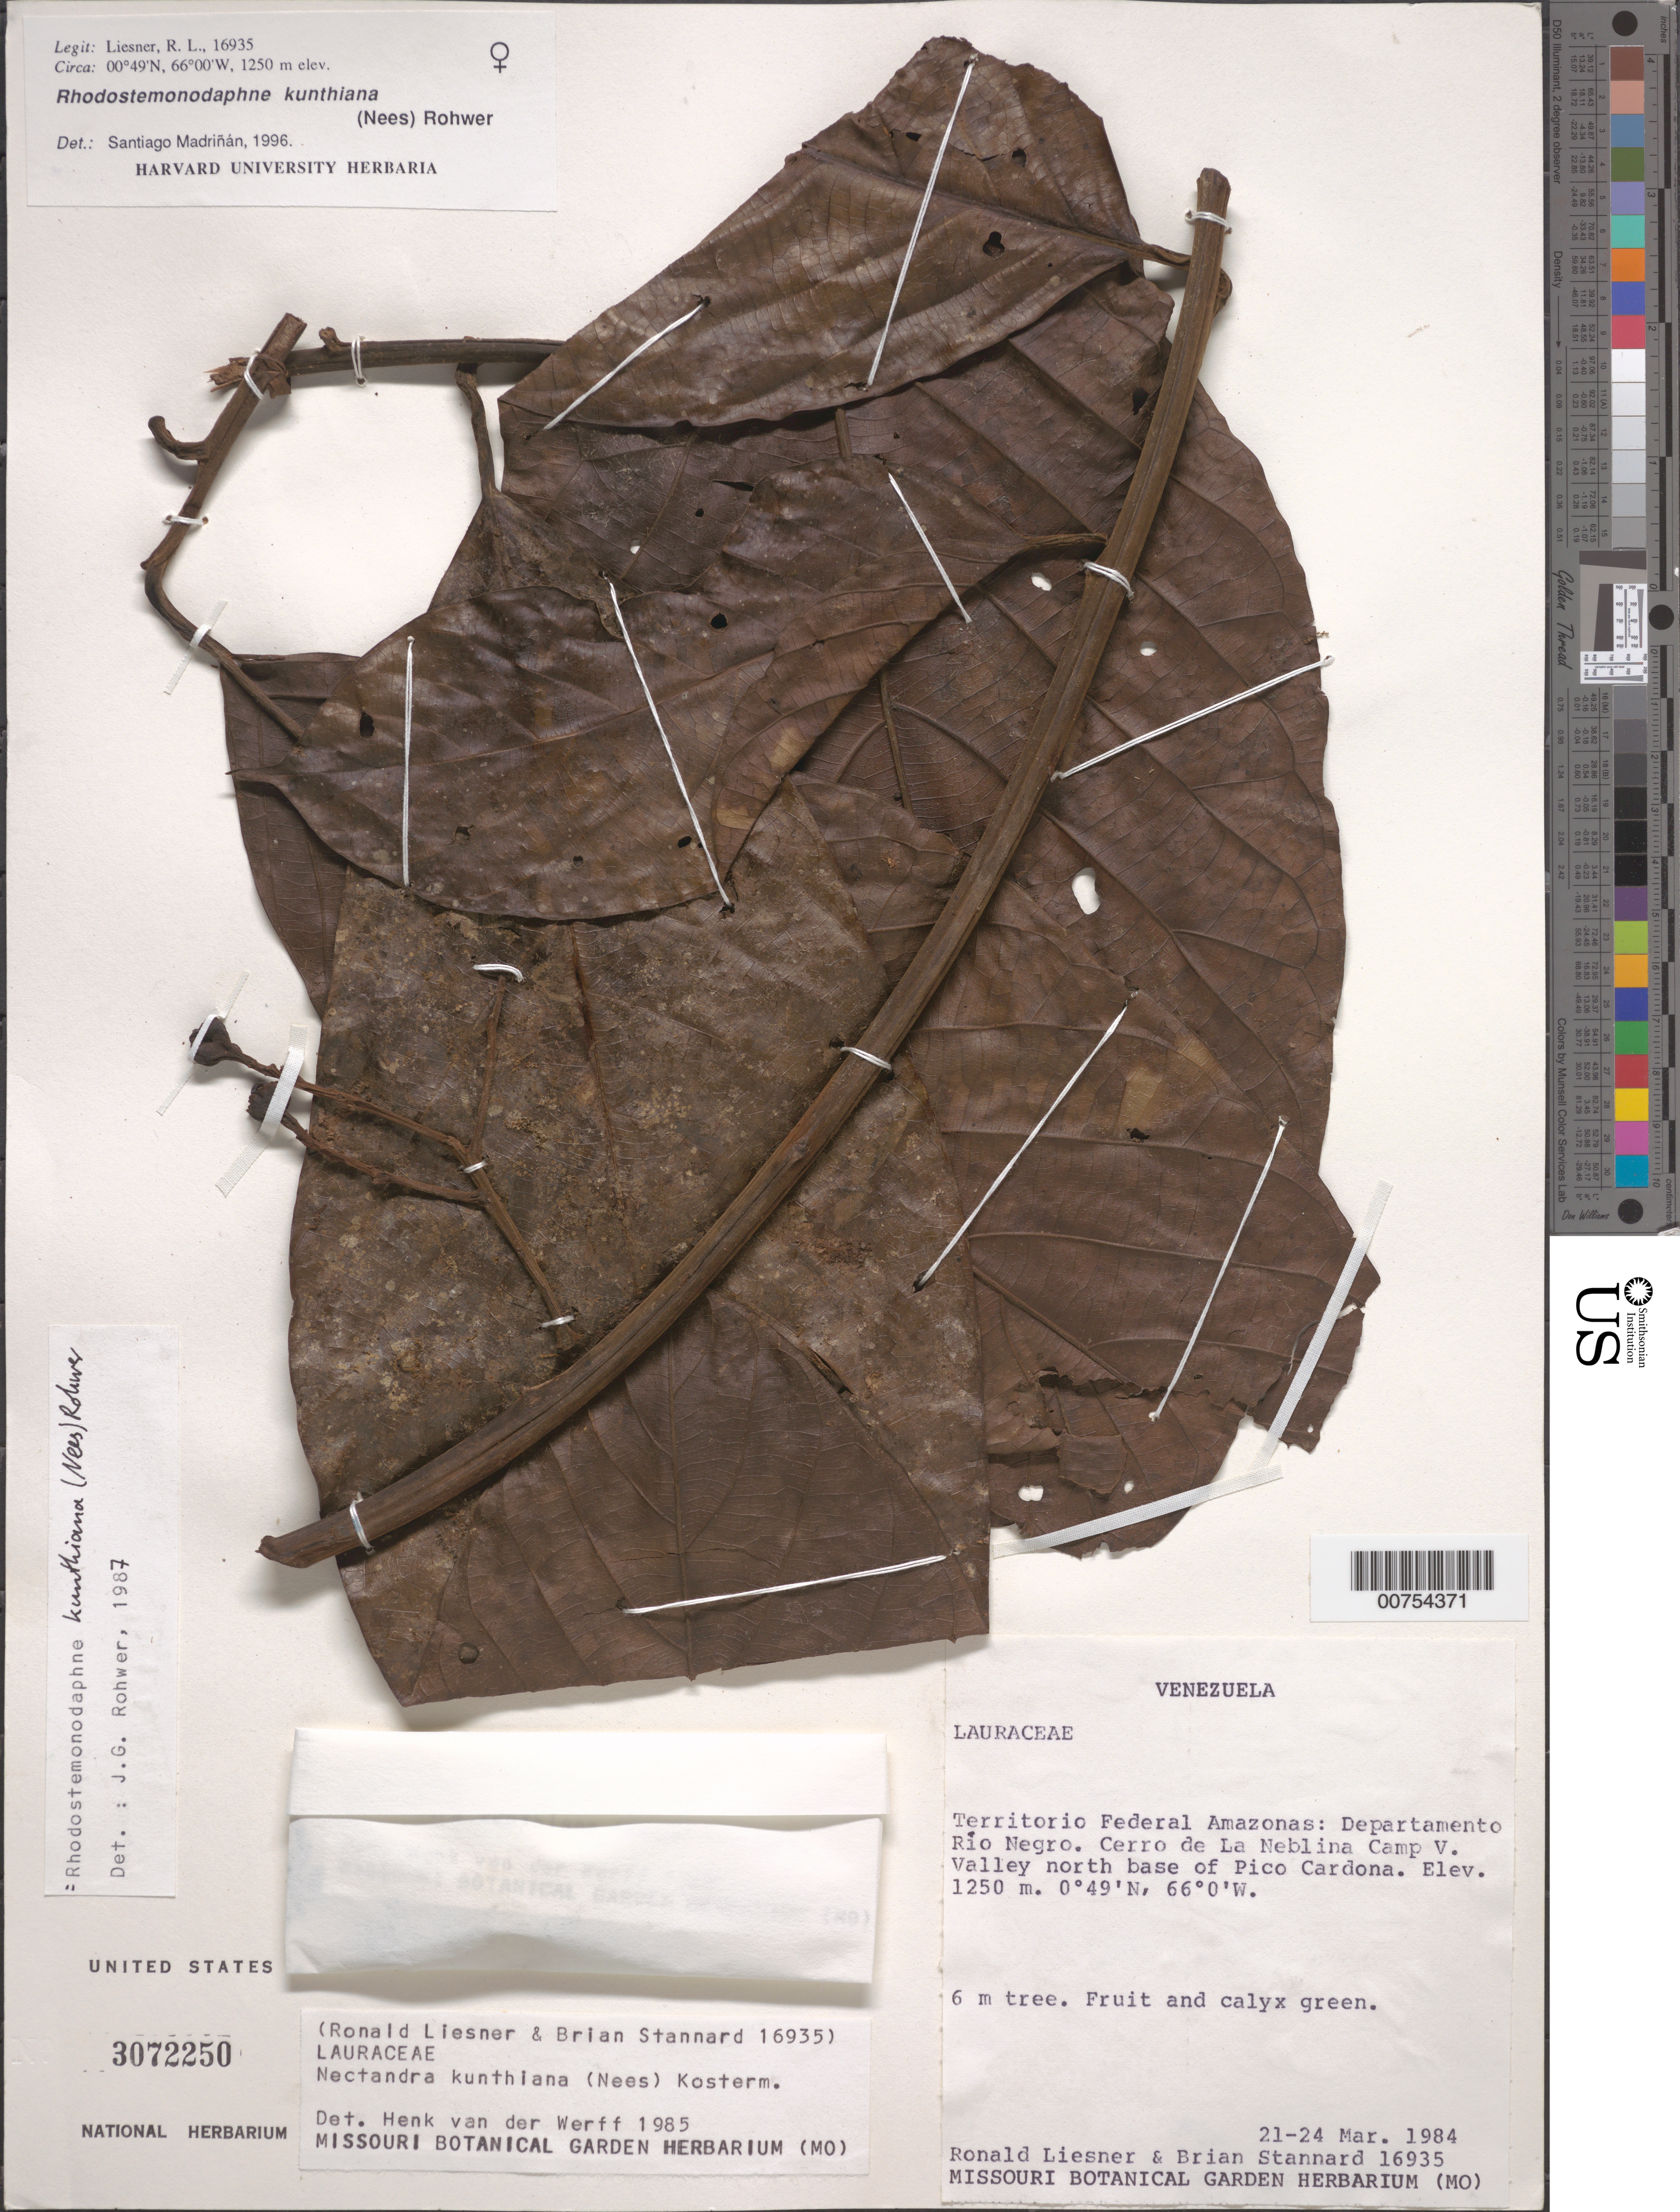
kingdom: Plantae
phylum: Tracheophyta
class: Magnoliopsida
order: Laurales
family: Lauraceae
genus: Rhodostemonodaphne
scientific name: Rhodostemonodaphne kunthiana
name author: (Nees) Rohwer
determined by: Rohwer, J. G.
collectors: R. L. Liesner & B. L. Stannard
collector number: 16935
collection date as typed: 21-Mar-84 to 24-Mar-84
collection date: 1984-03-21/1984-03-24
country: Venezuela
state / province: Amazonas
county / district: Río Negro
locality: Cerro de La Neblina Base Camp V, north base of Pico Cardona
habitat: Valley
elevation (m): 1250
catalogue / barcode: US 3072250